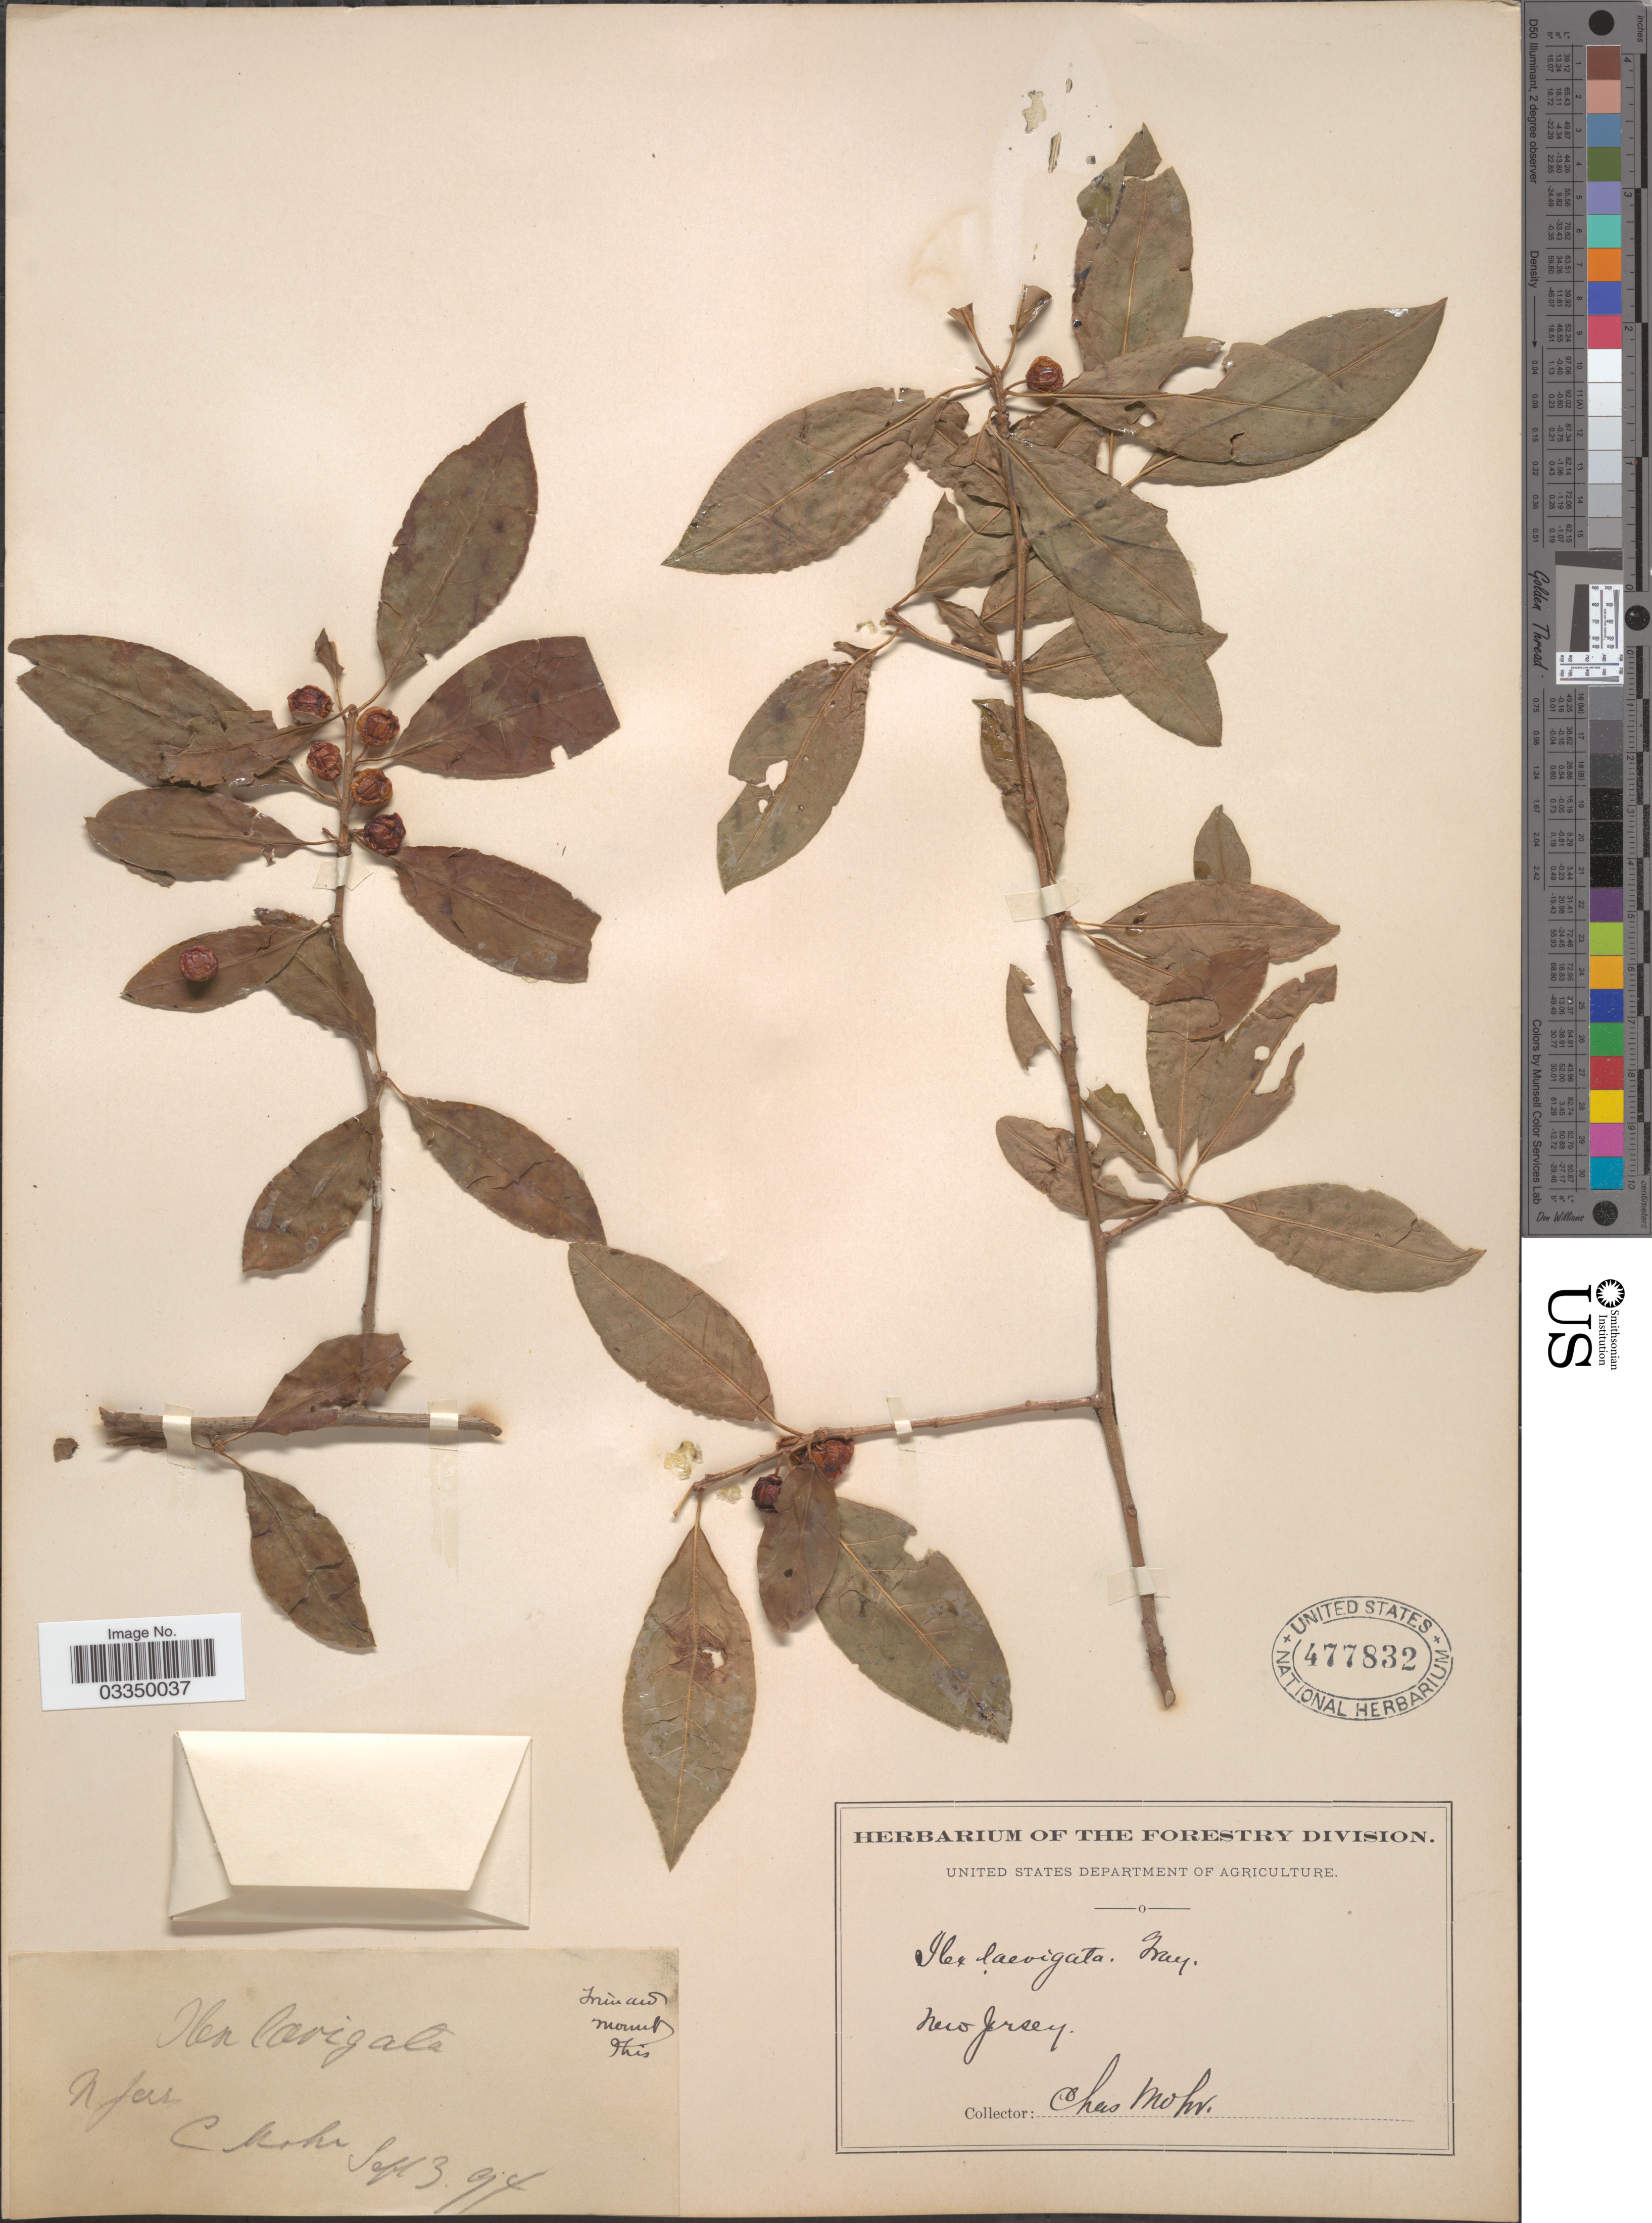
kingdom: Plantae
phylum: Tracheophyta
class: Magnoliopsida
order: Aquifoliales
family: Aquifoliaceae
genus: Ilex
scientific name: Ilex laevigata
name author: (Pursh) A. Gray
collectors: C. Mohr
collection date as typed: Transcribed d/m/y: 3/9/94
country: United States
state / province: New Jersey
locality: Mount Ihis. [unsure placement]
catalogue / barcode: US 477832